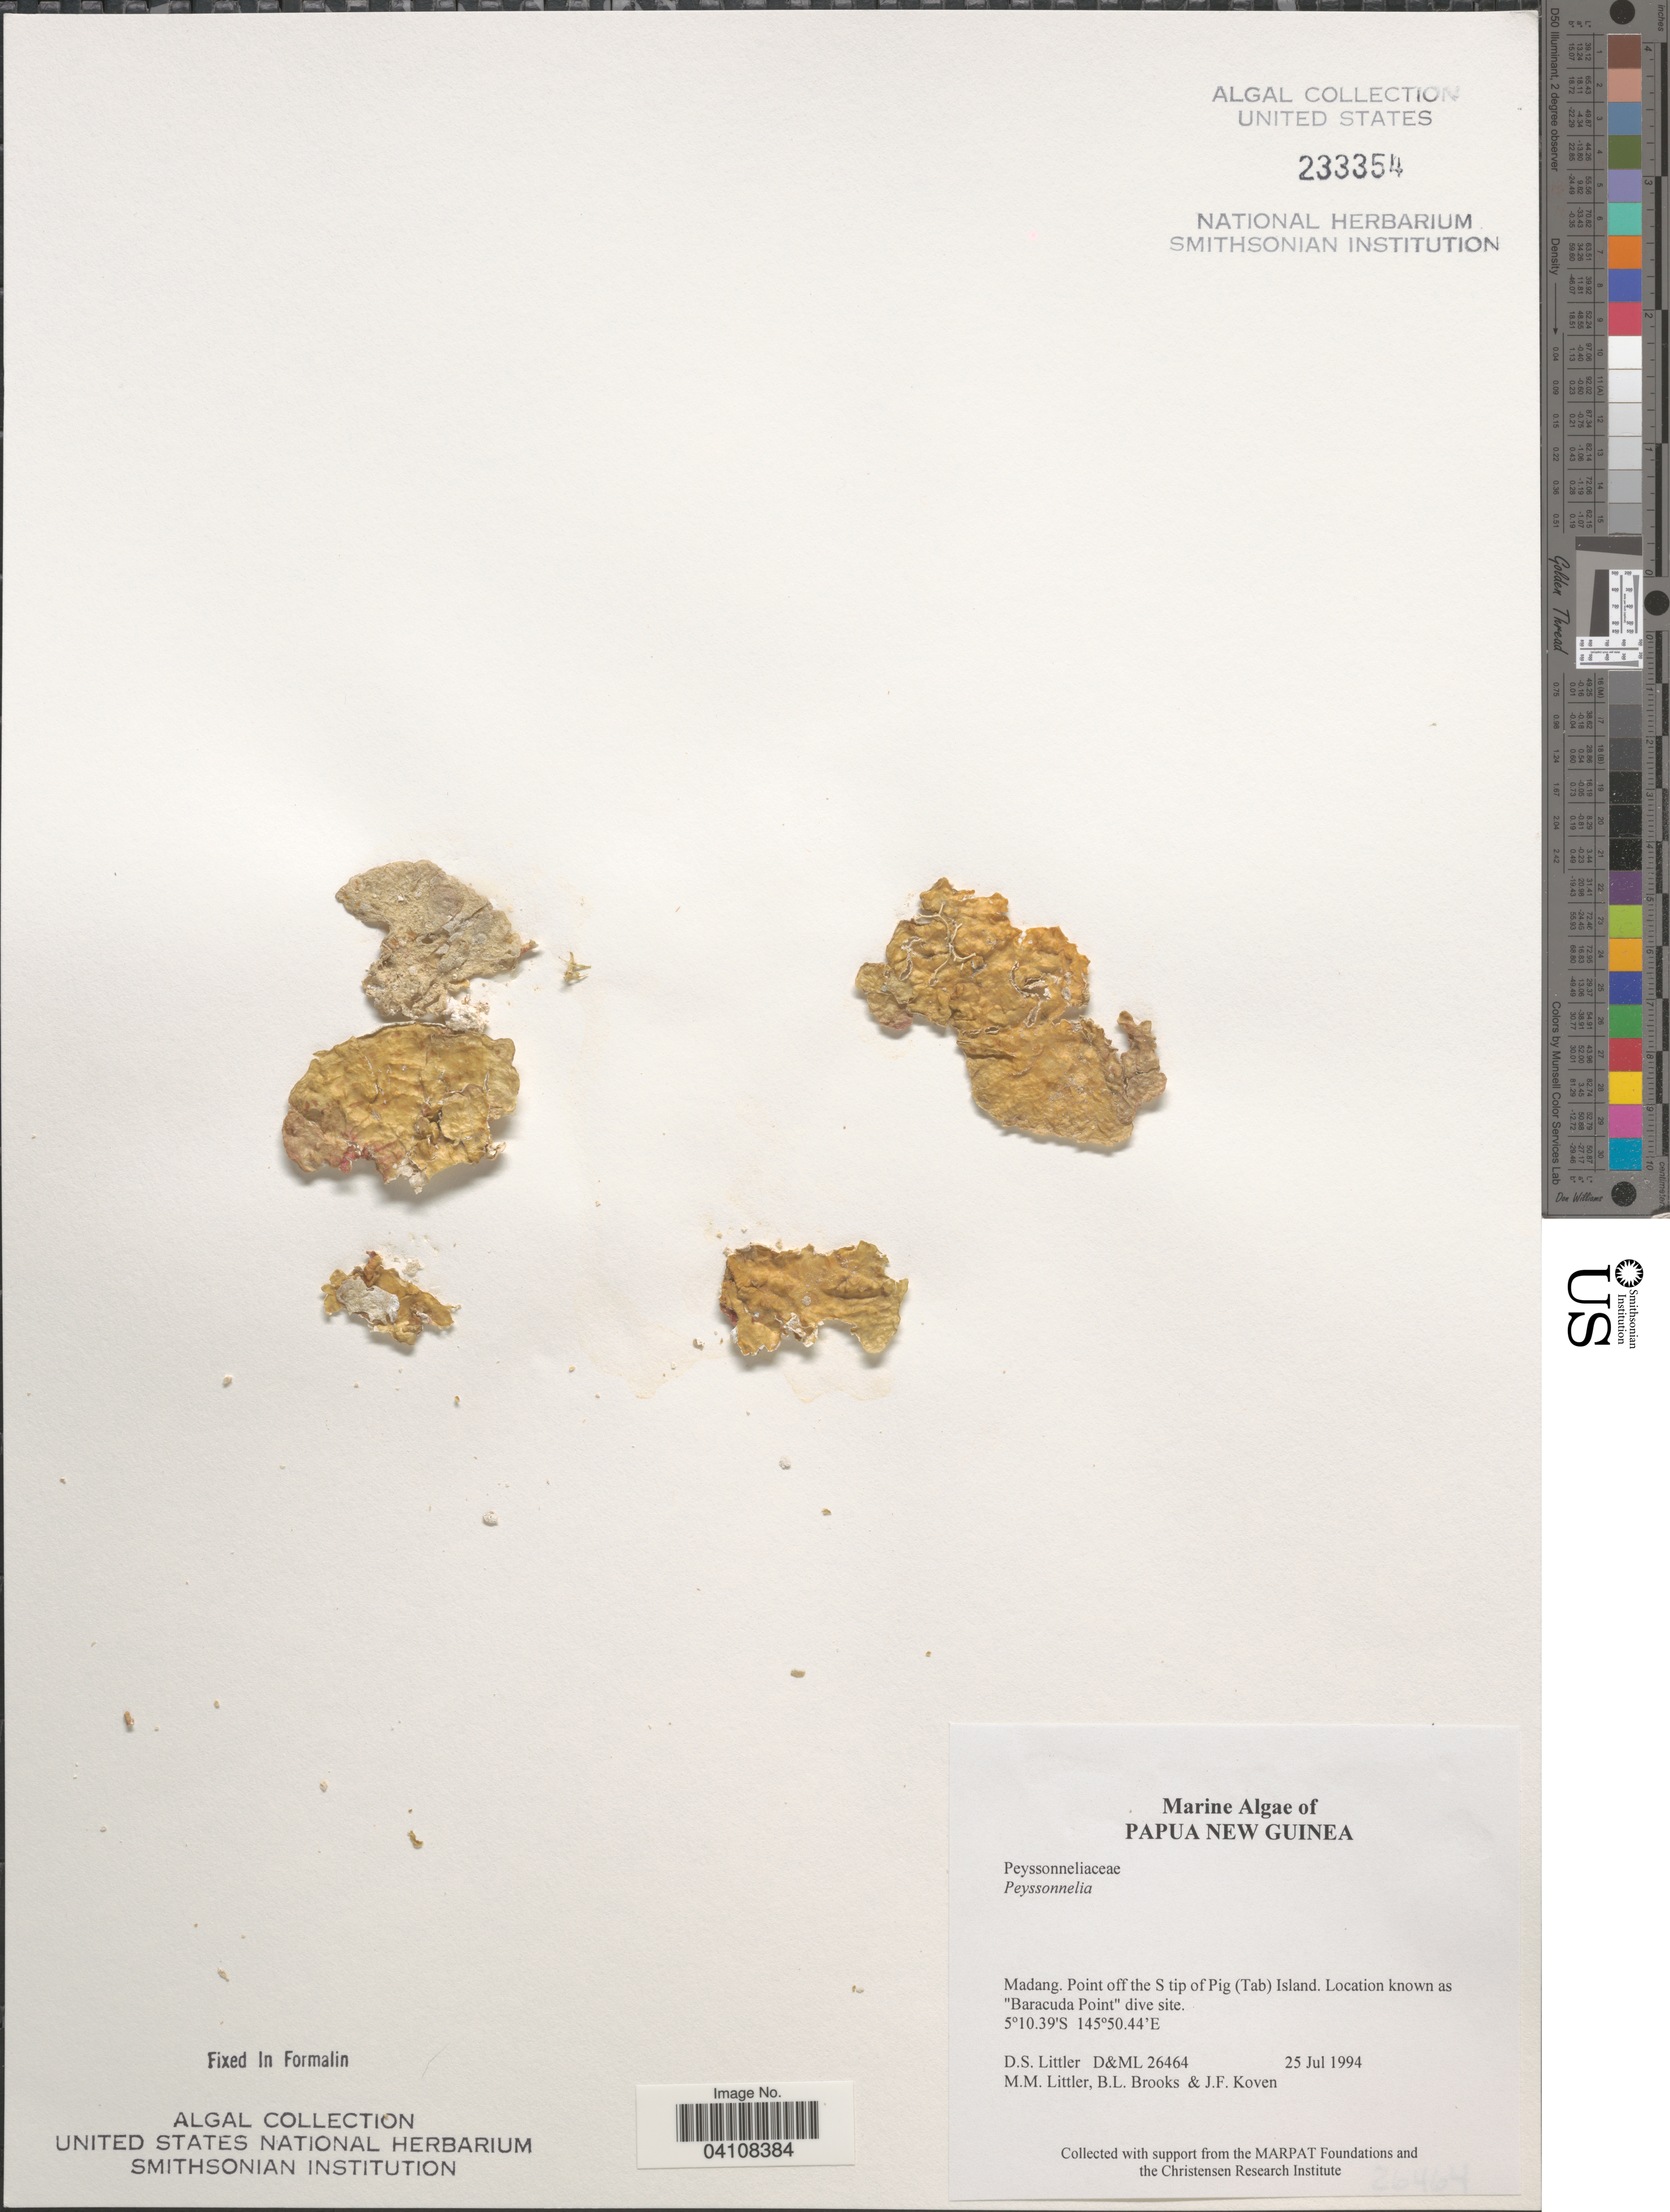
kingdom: Plantae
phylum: Rhodophyta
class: Florideophyceae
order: Peyssonneliales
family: Peyssonneliaceae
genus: Peyssonnelia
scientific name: Peyssonnelia sp.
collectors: D. S. Littler, B. Brooks & J. Koven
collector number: D&ML26464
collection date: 1994-07-25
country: Papua New Guinea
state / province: Madang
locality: Point off the S tip of Pig (Tab) Island. Location known as "Baracuda Point" dive site.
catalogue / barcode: US 233354